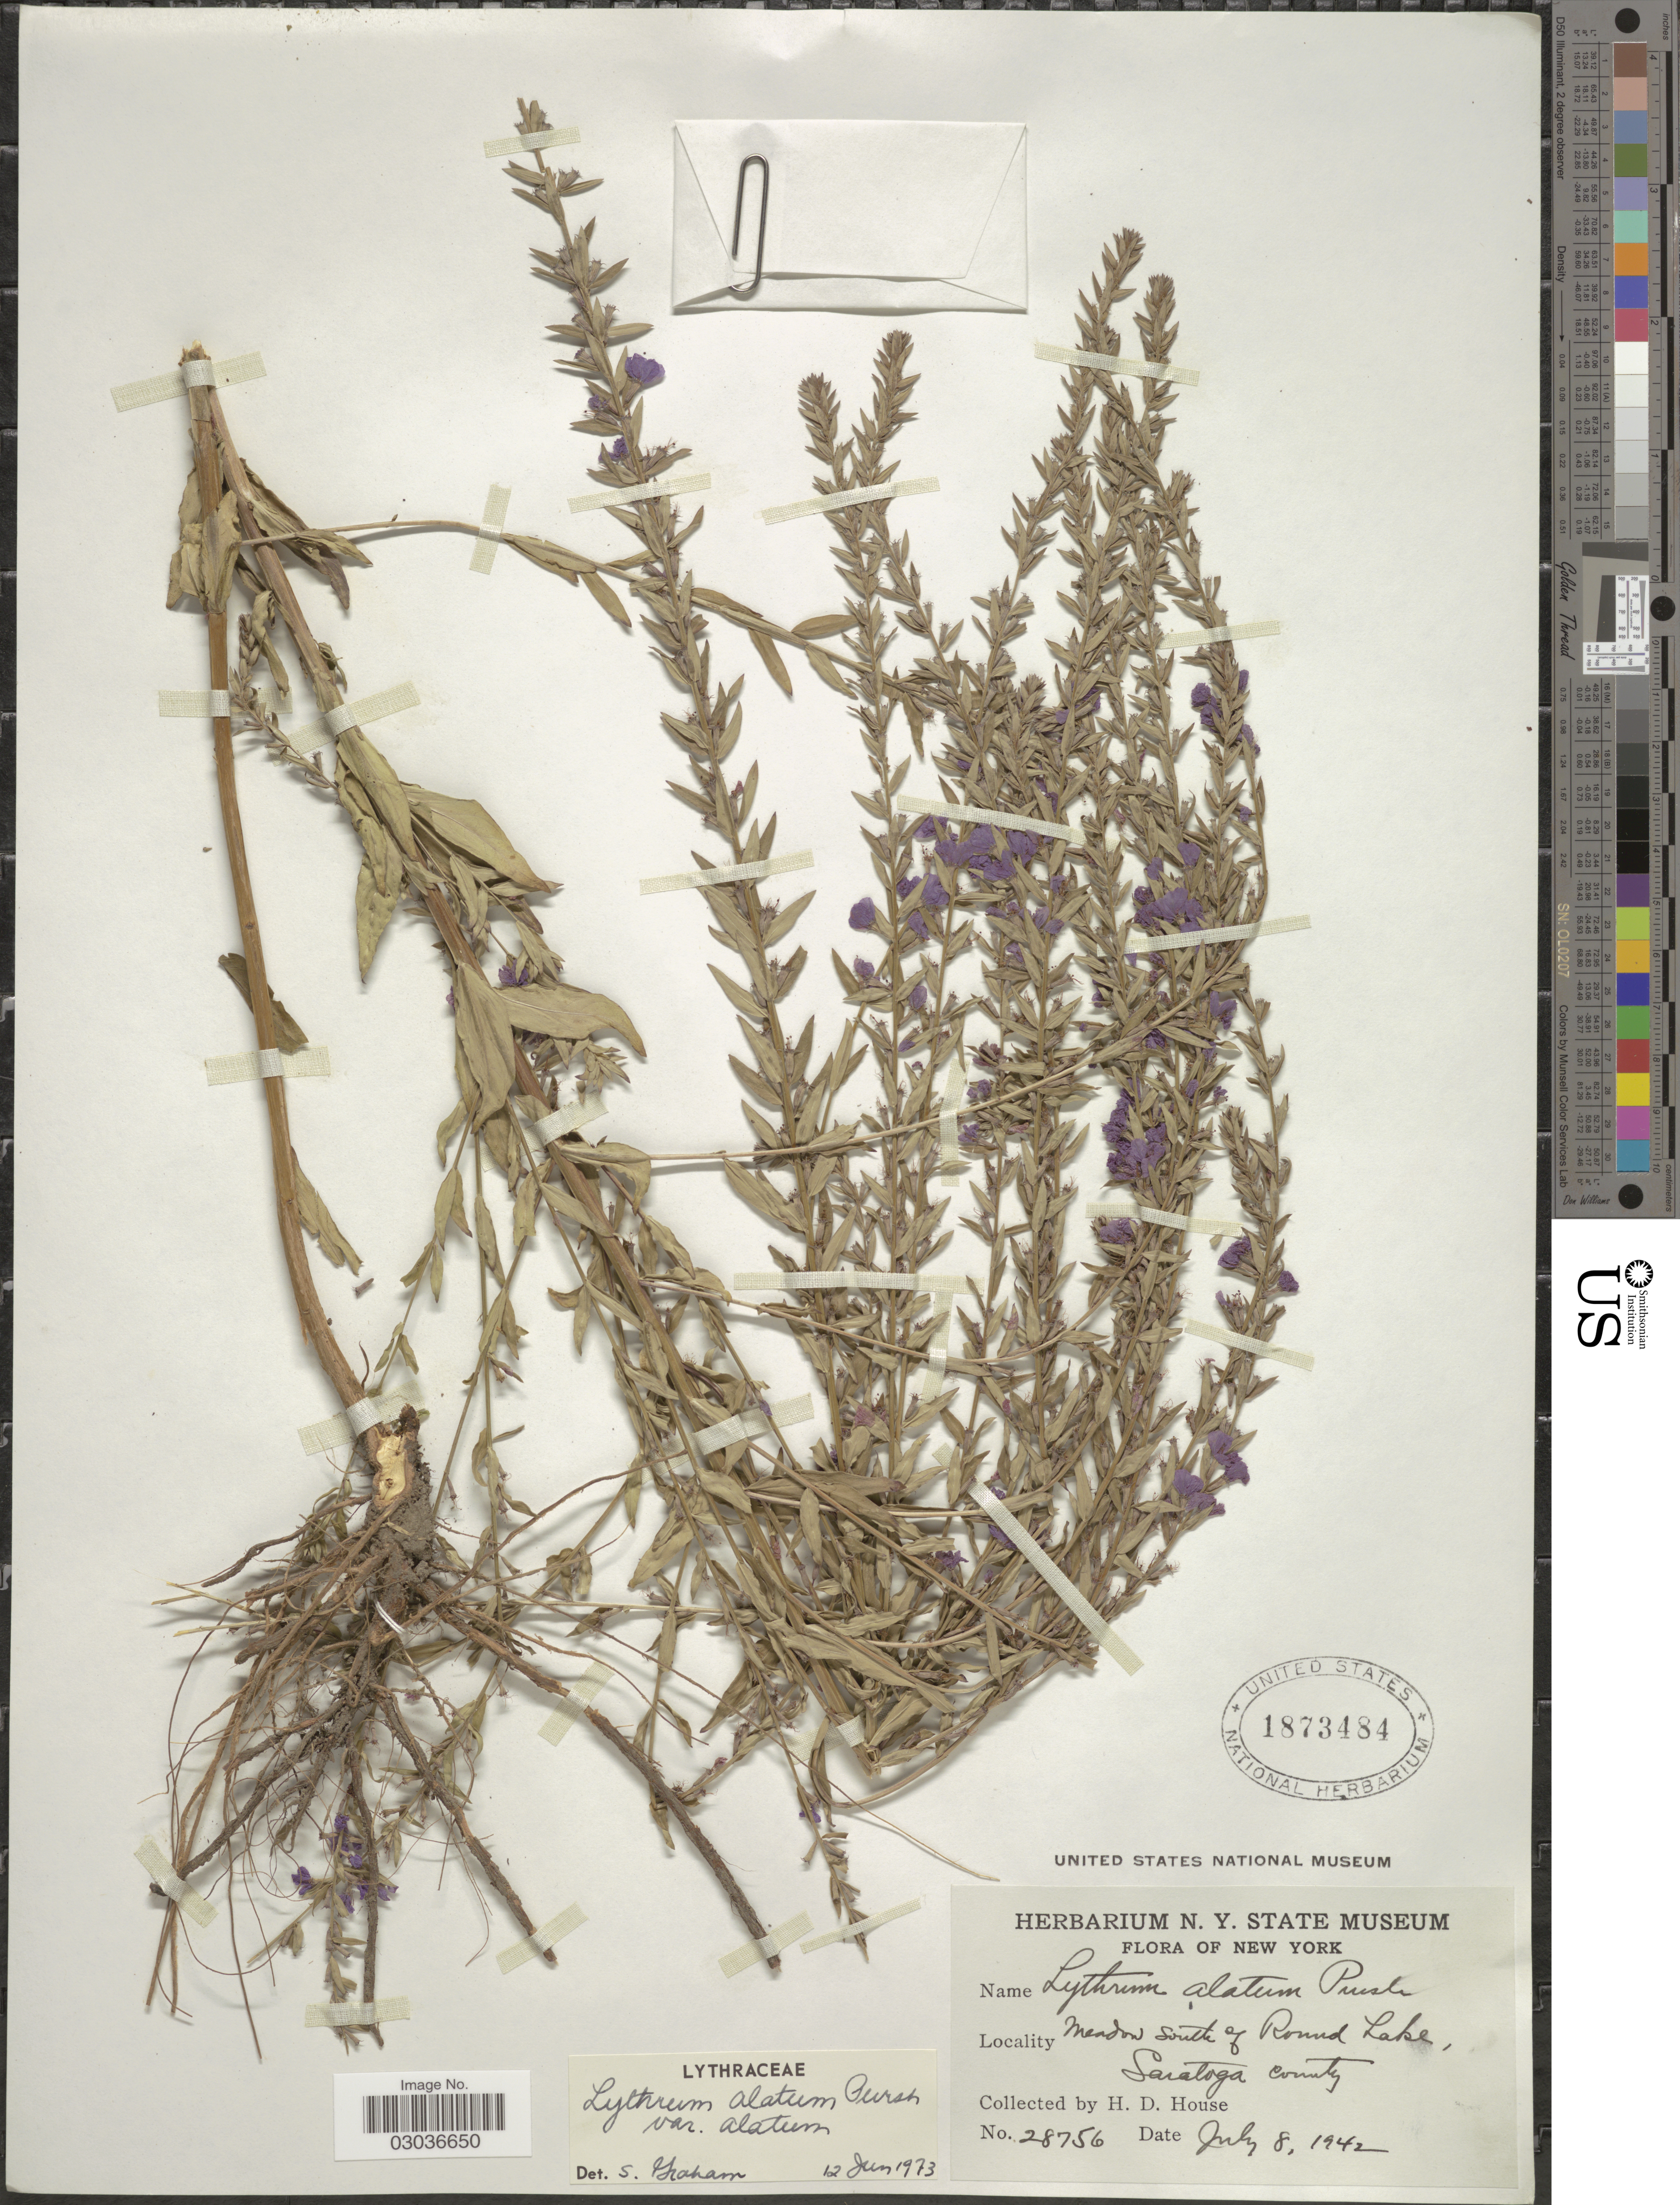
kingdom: Plantae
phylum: Tracheophyta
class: Magnoliopsida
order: Myrtales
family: Lythraceae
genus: Lythrum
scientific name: Lythrum alatum var. alatum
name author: Pursh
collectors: H. D. House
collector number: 28756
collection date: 1942-07-08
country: United States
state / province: New York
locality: Meadow south of Round Lake, Saratoga county.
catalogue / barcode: US 1873484